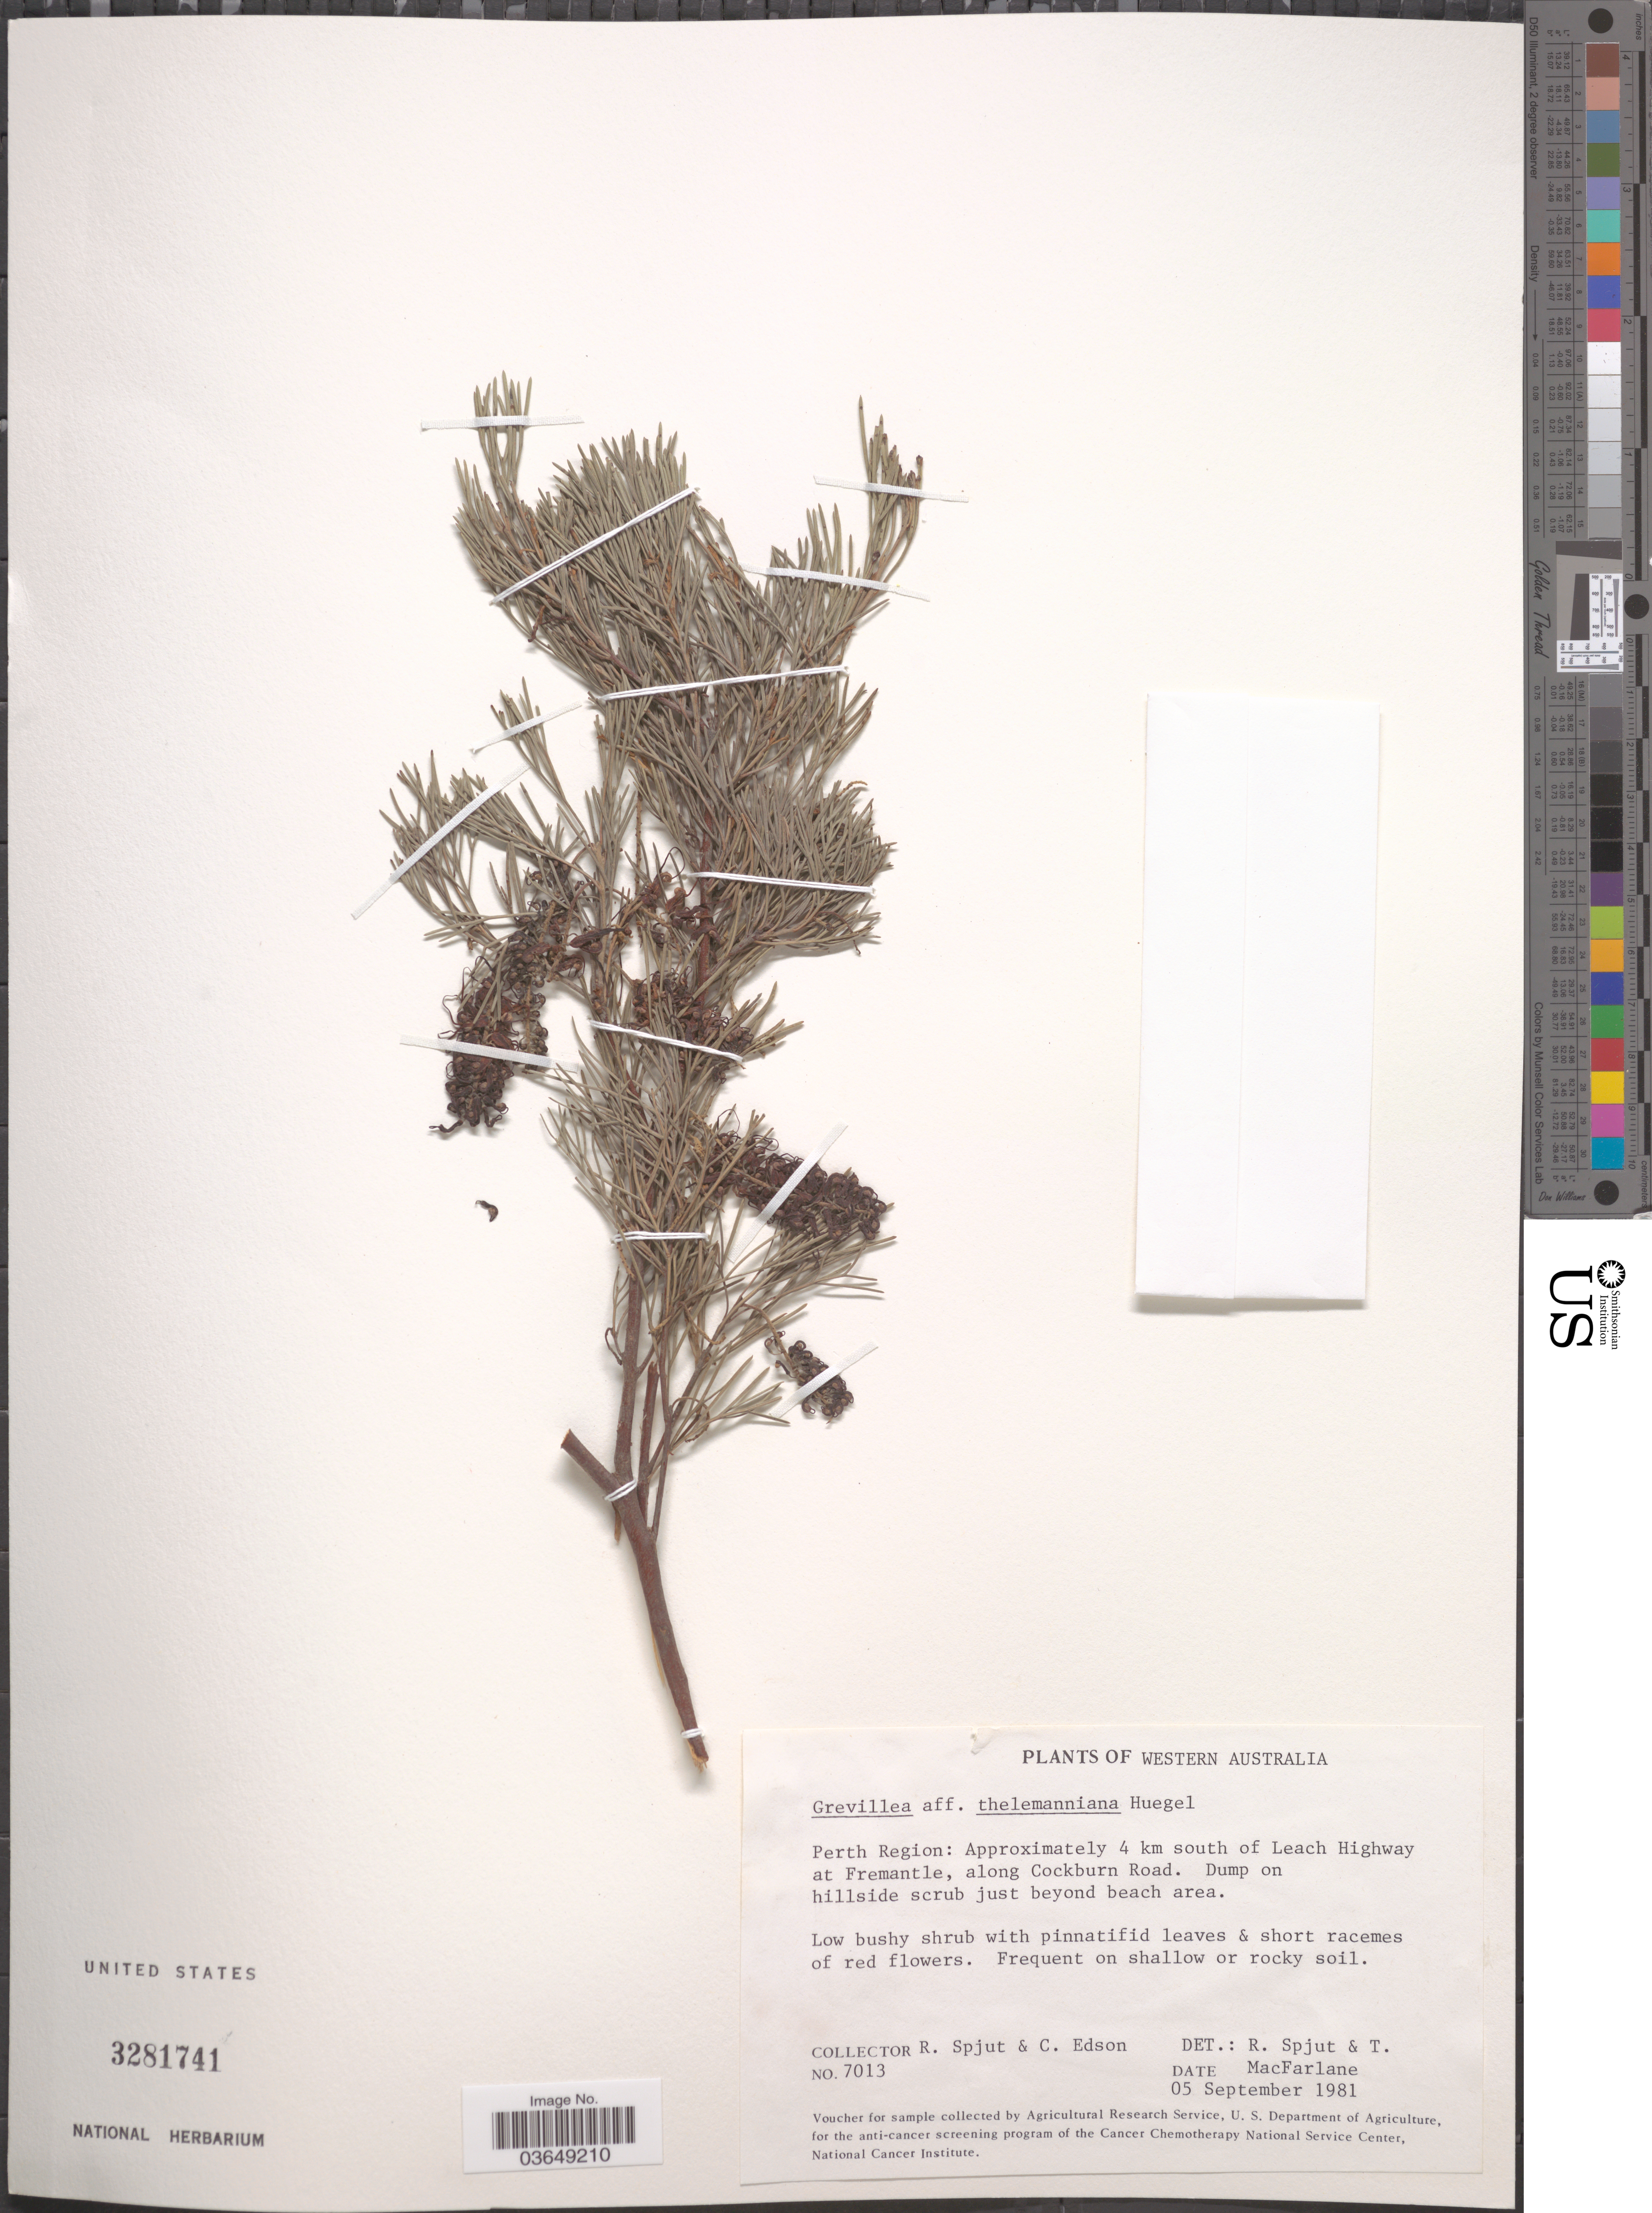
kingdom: Plantae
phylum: Tracheophyta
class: Magnoliopsida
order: Proteales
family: Proteaceae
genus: Grevillea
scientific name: Grevillea thelemanniana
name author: Hügel ex Lindl.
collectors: R. Spjut & C. Edson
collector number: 7013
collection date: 1981-09-05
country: Australia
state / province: Western Australia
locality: Perth Region: Approximately 4 km south of Leach Highway at Fremantle, along Cockburn Road.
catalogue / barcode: US 3281741